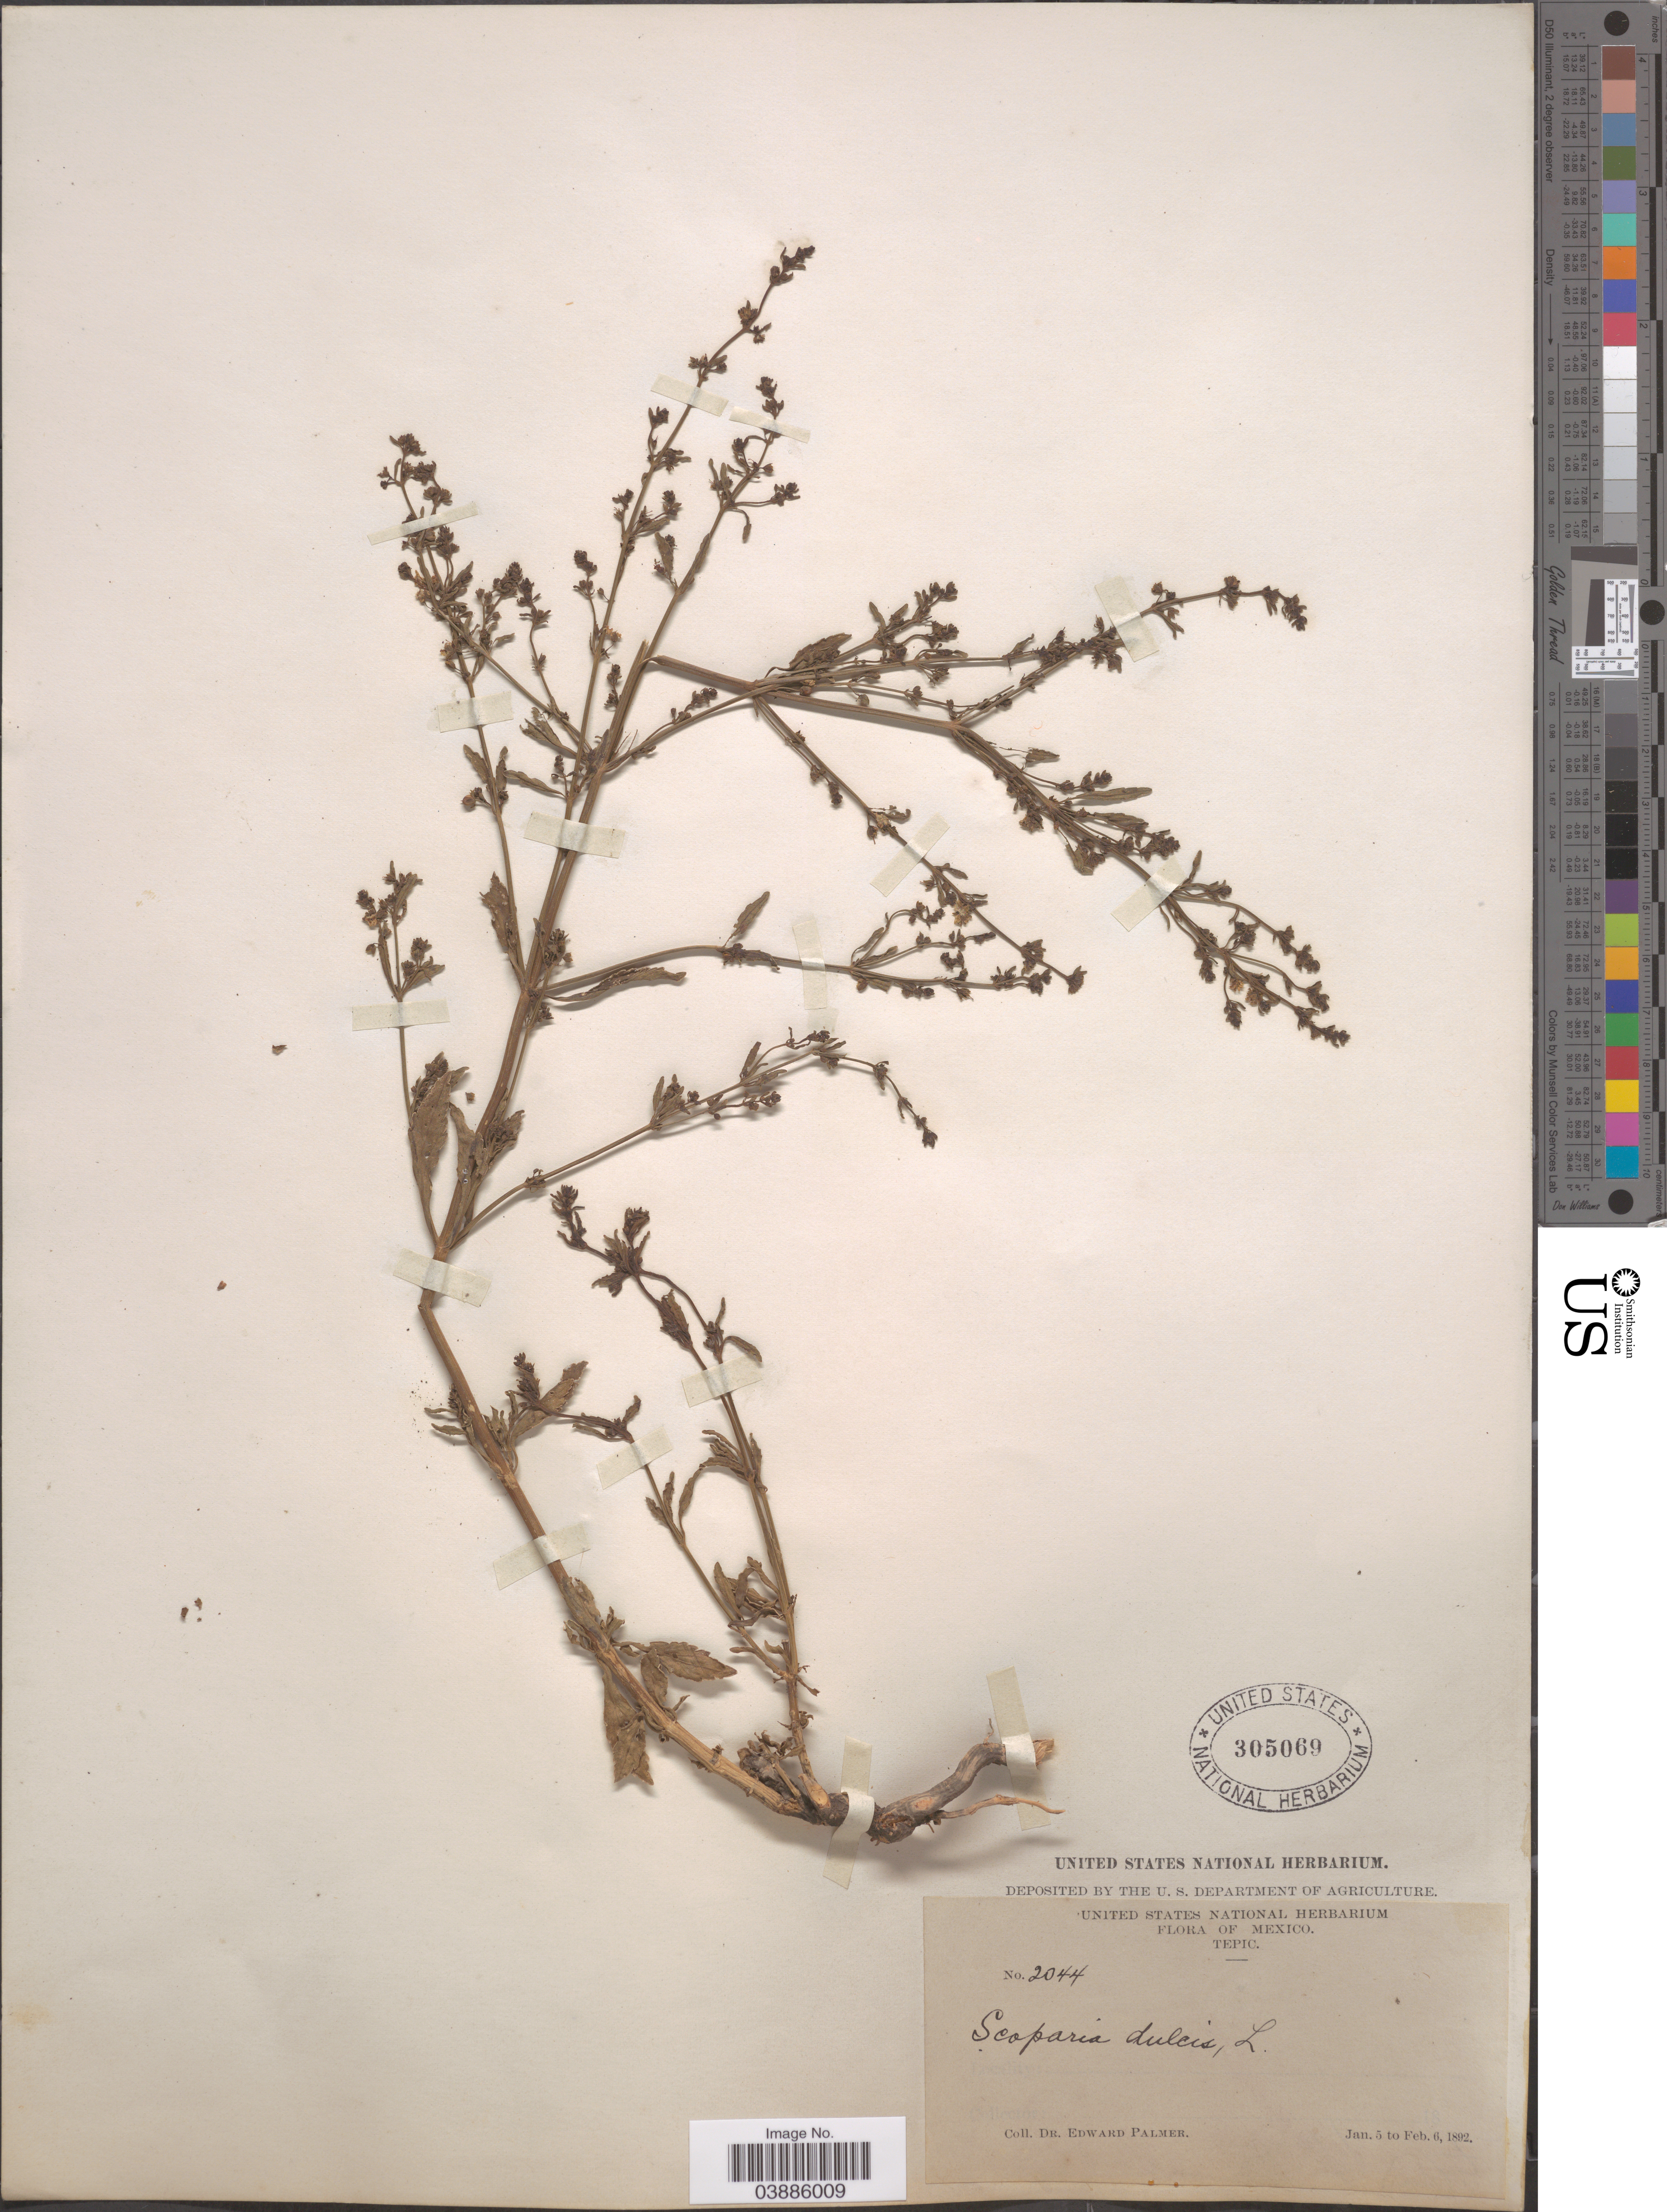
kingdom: Plantae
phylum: Tracheophyta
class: Magnoliopsida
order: Lamiales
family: Plantaginaceae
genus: Scoparia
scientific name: Scoparia dulcis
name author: L.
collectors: E. Palmer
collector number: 2044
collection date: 1892-01-05/1892-02-06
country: Mexico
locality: Tepic.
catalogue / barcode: US 305069